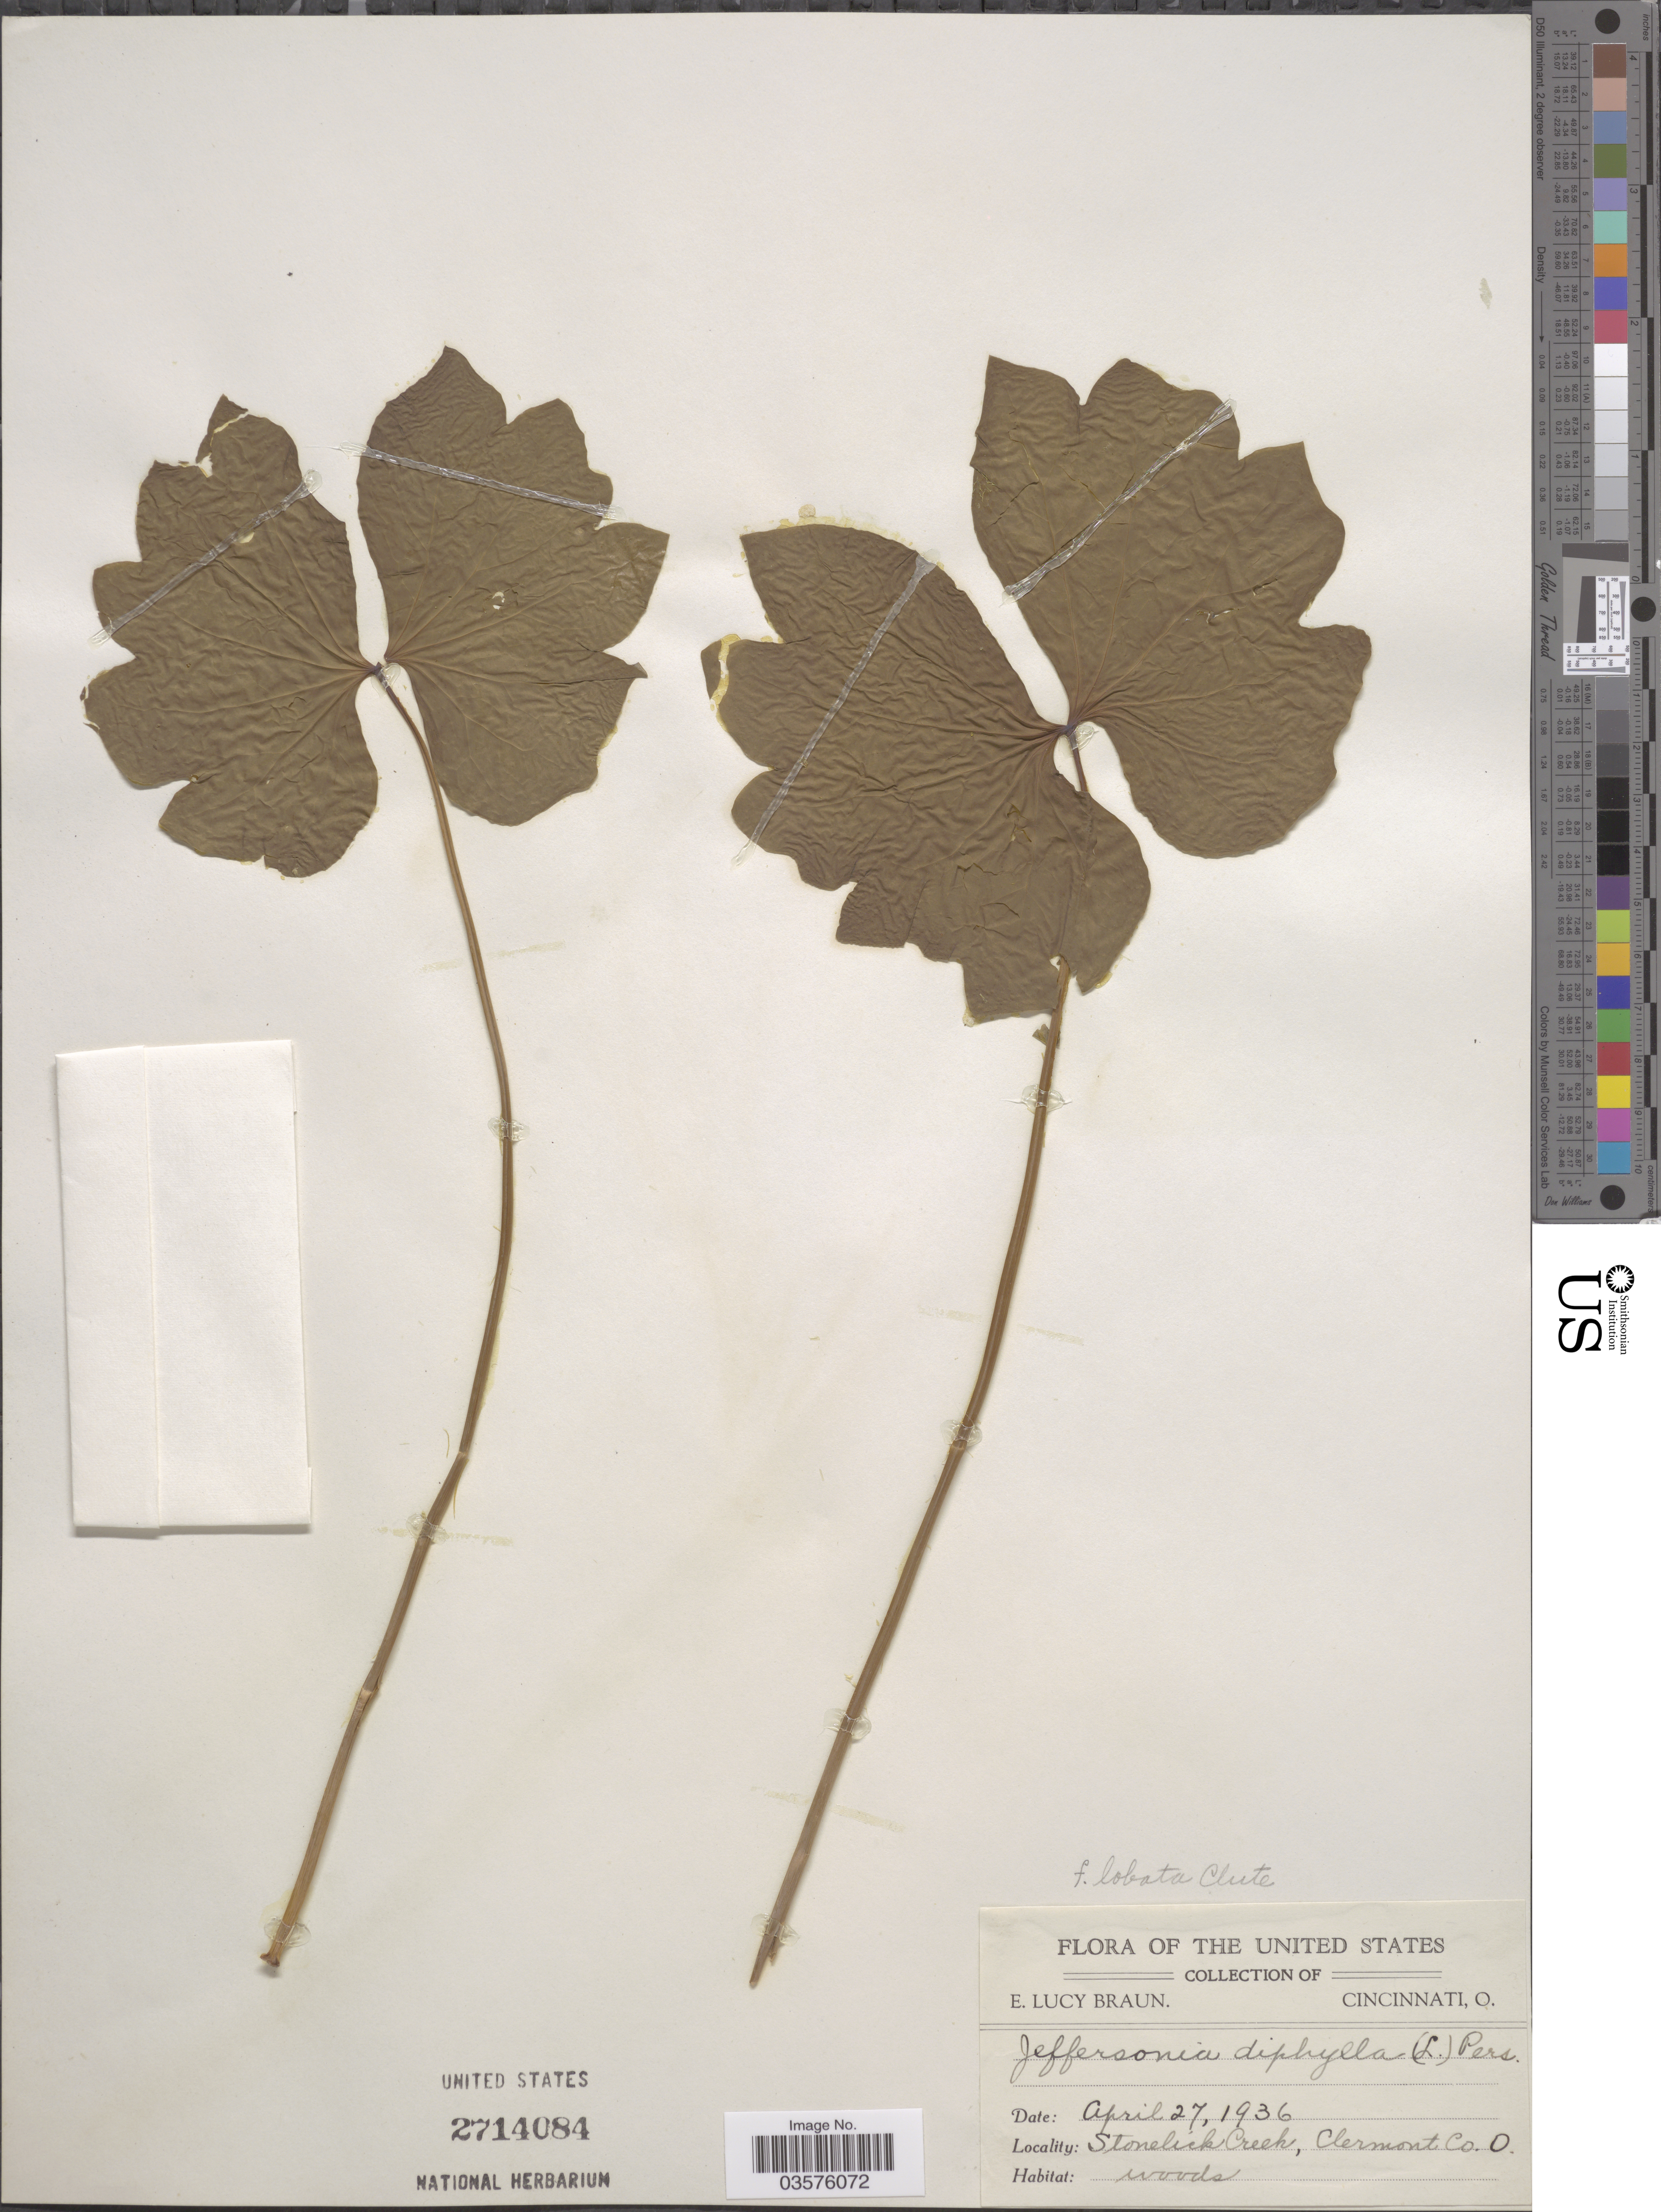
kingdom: Plantae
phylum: Tracheophyta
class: Magnoliopsida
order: Ranunculales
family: Berberidaceae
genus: Jeffersonia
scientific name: Jeffersonia diphylla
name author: (L.) Pers.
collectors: E. L. Braun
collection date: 1936-04-27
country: United States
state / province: Ohio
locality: Stonelick Creek, Clermont Co.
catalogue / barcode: US 2714084